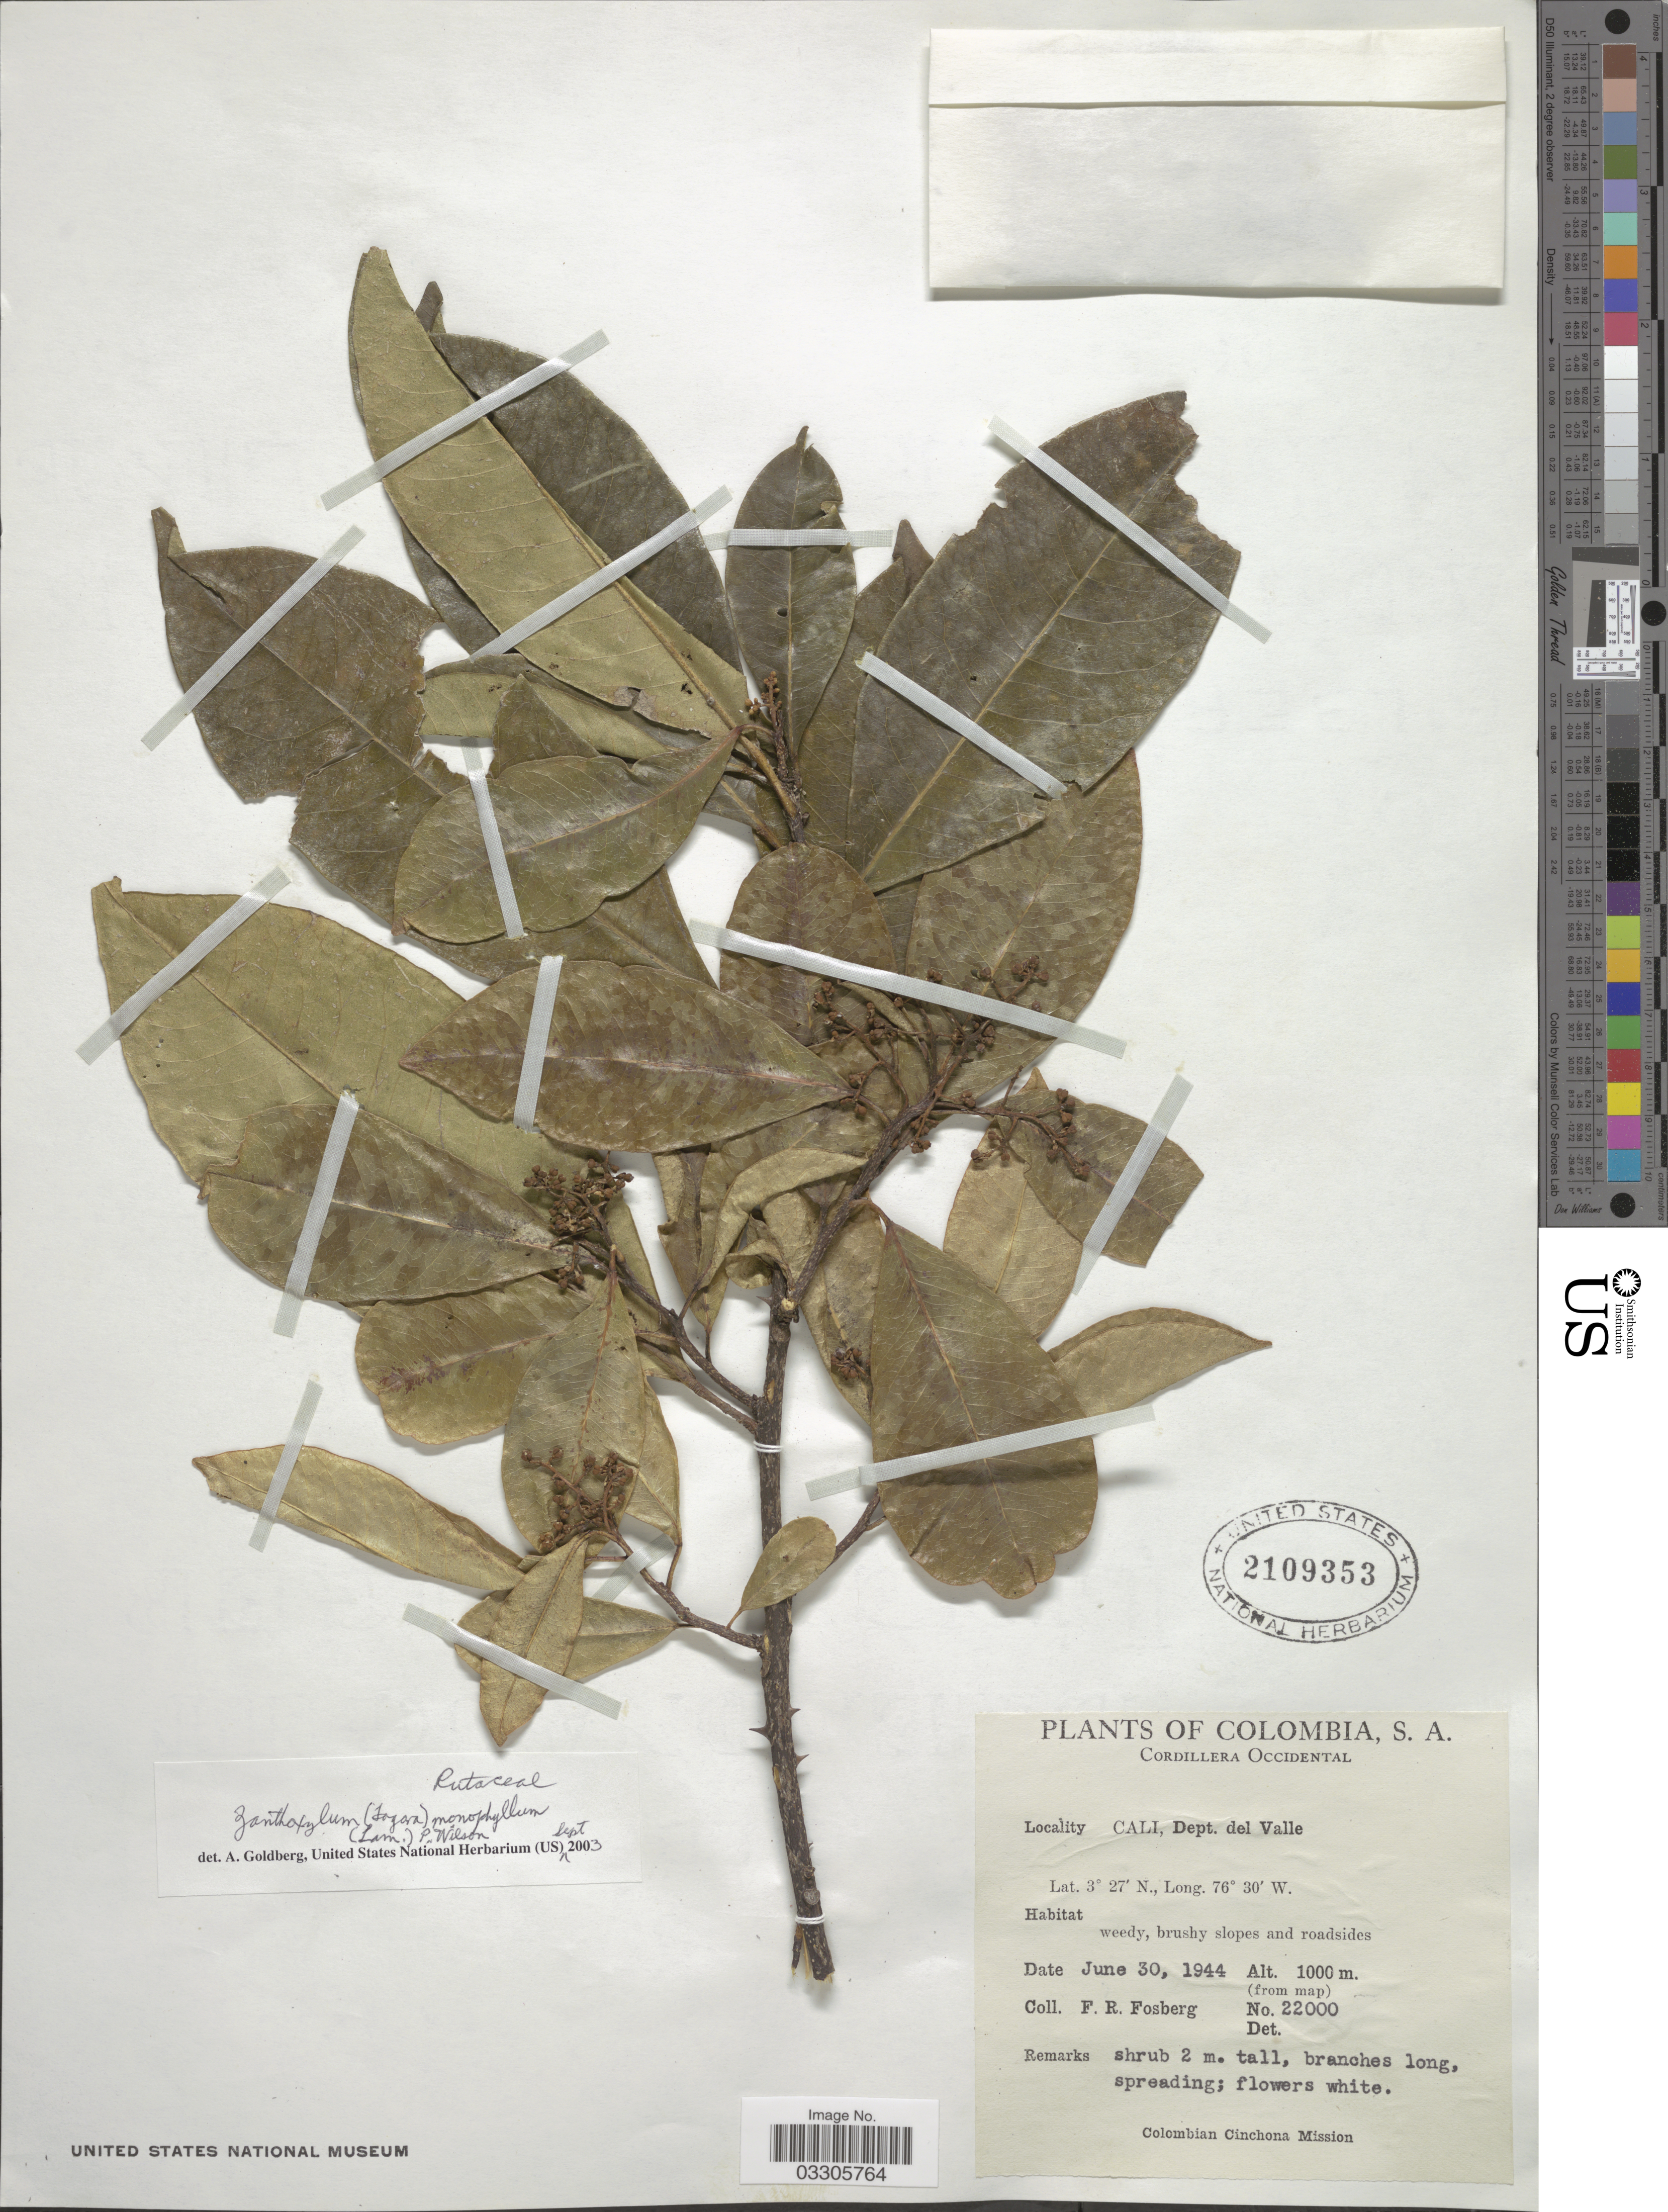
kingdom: Plantae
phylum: Tracheophyta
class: Magnoliopsida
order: Sapindales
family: Rutaceae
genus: Zanthoxylum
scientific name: Zanthoxylum monophyllum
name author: (Lam.) P. Wilson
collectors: F. R. Fosberg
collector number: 22000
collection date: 1944-06-30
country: Colombia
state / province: Valle del Cauca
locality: Cordillera Occidental, Cali, Dept. del Valle.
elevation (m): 1000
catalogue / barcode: US 2109353